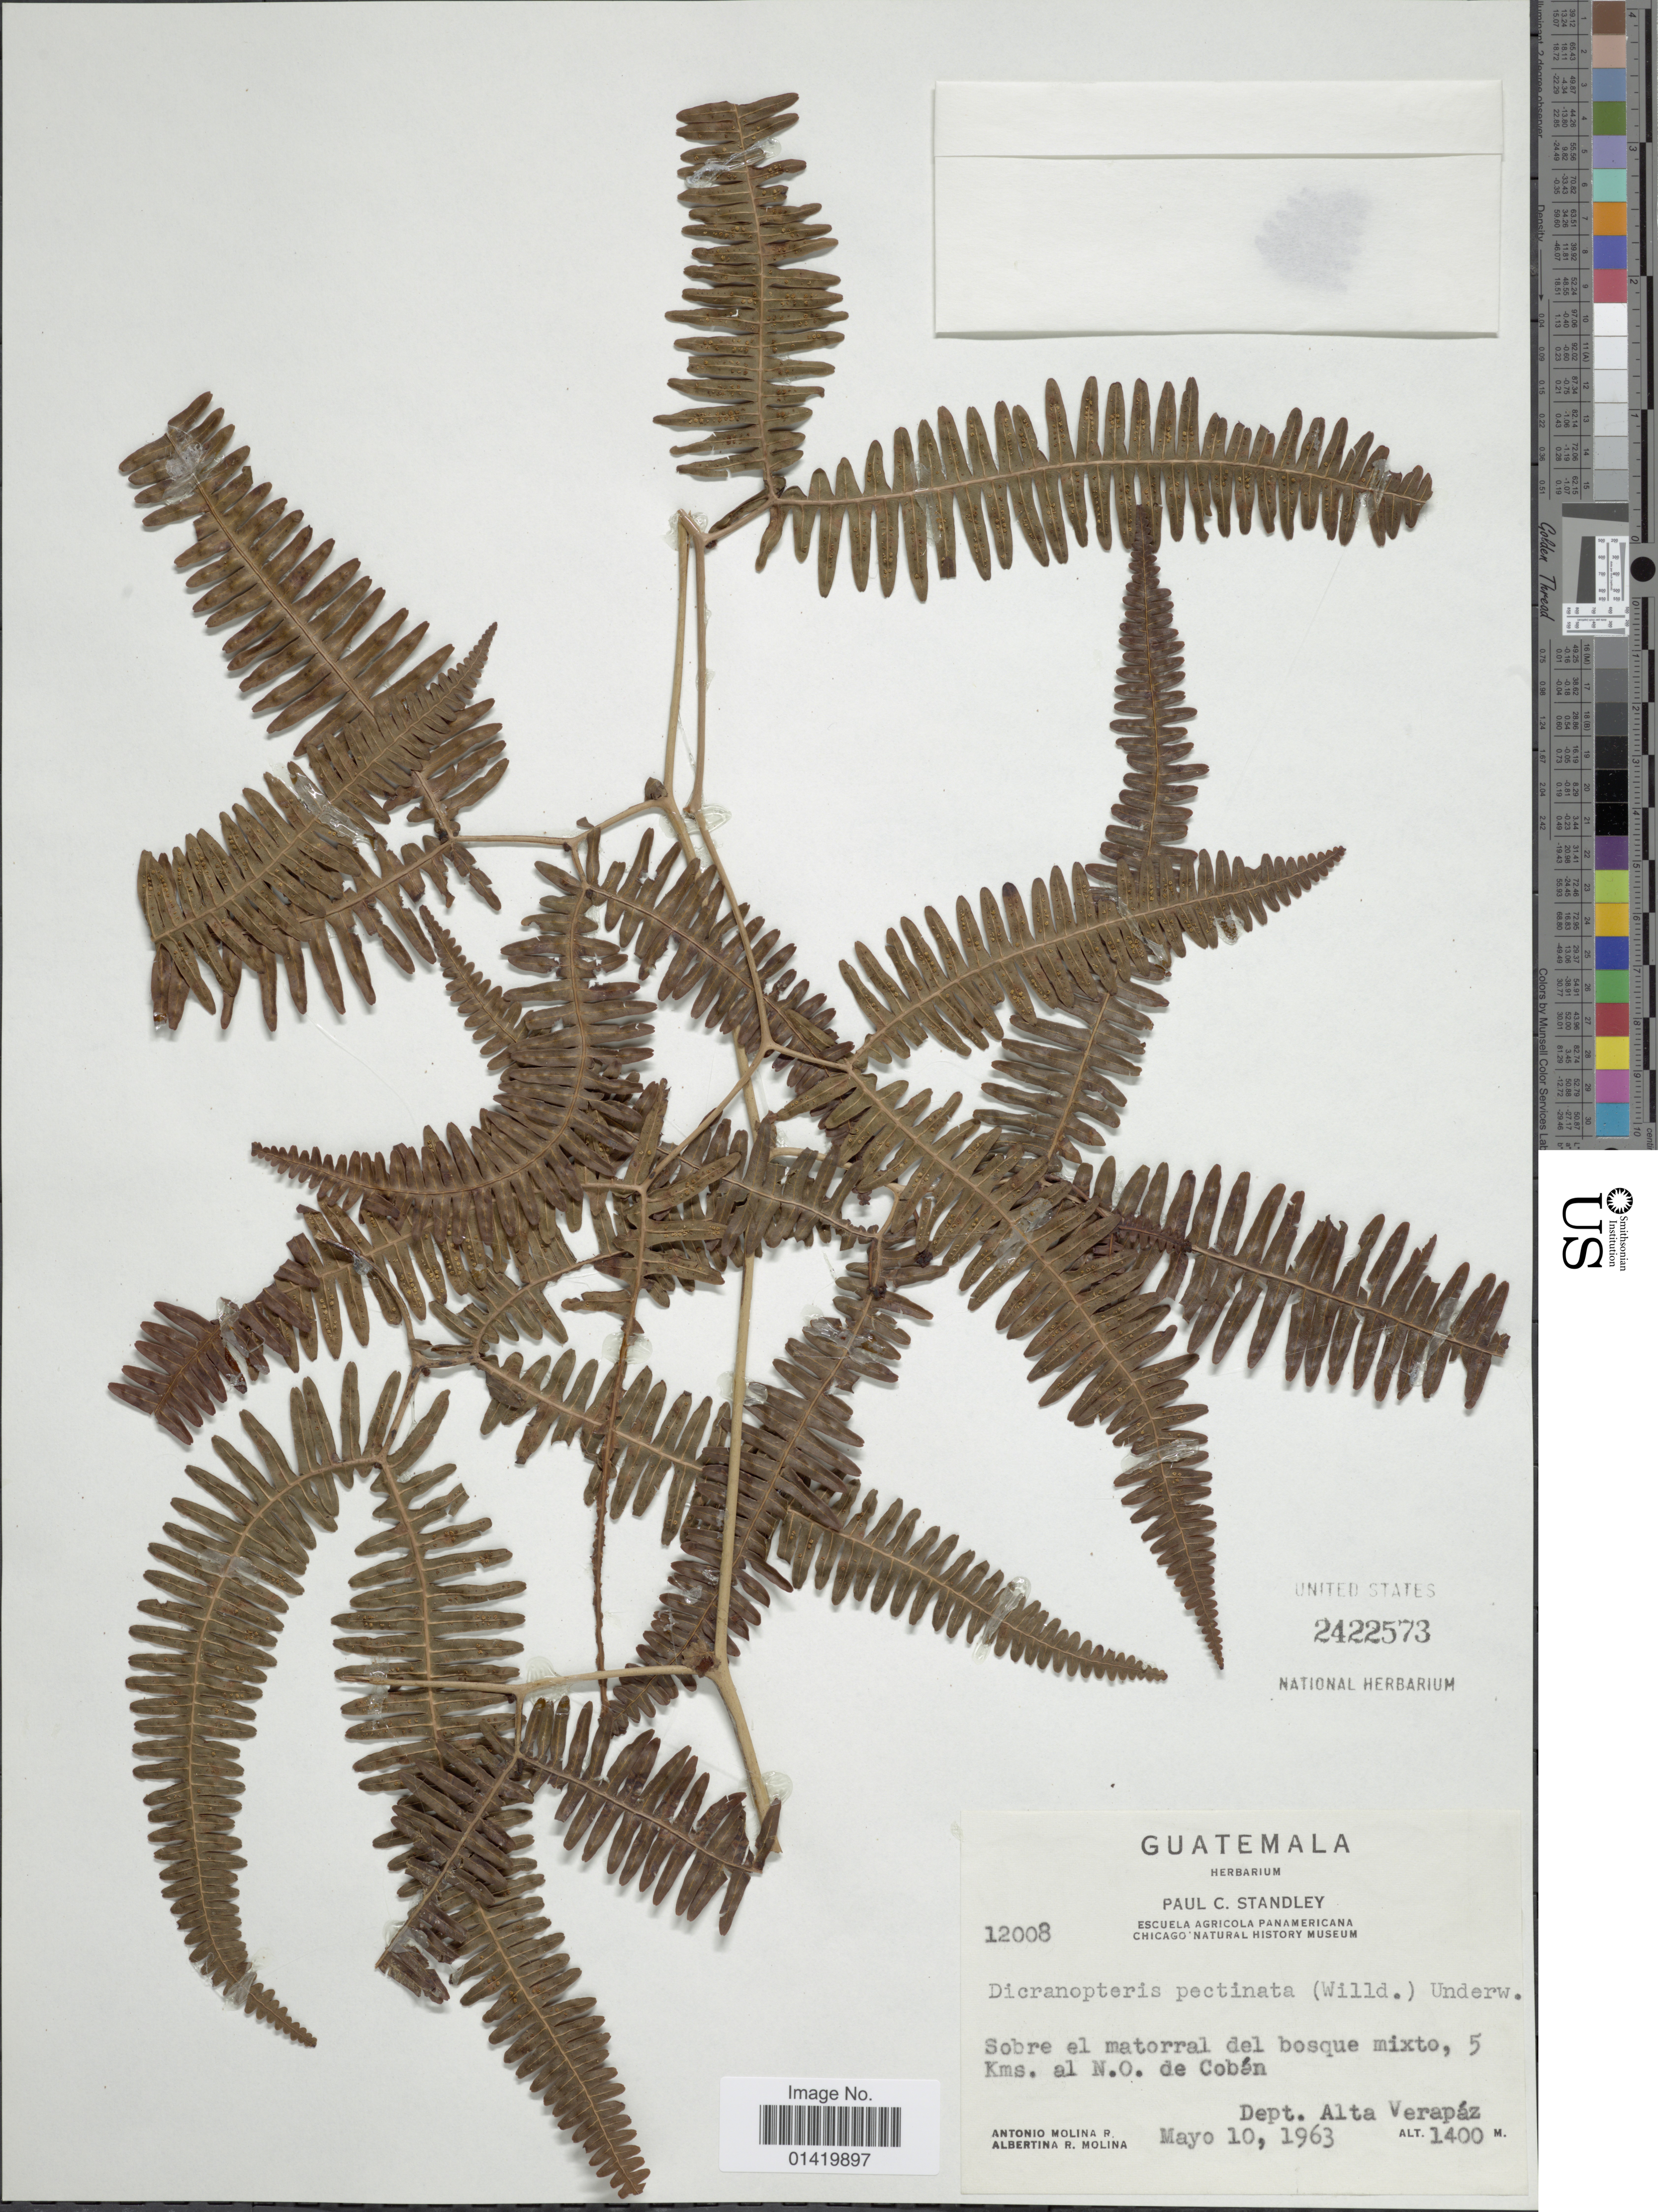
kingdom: Plantae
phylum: Tracheophyta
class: Polypodiopsida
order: Gleicheniales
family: Gleicheniaceae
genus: Gleichenella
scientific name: Gleichenella pectinata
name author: (Willd.) Ching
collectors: A. Molina R. & A. R. Molina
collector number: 12008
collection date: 1963-05-10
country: Guatemala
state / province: Alta Verapaz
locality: Sobre el matorral del bosque mixto, 5 Kms. al N.O. de Cobán Dept. Alta Verapáz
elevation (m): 1400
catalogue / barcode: US 2422573